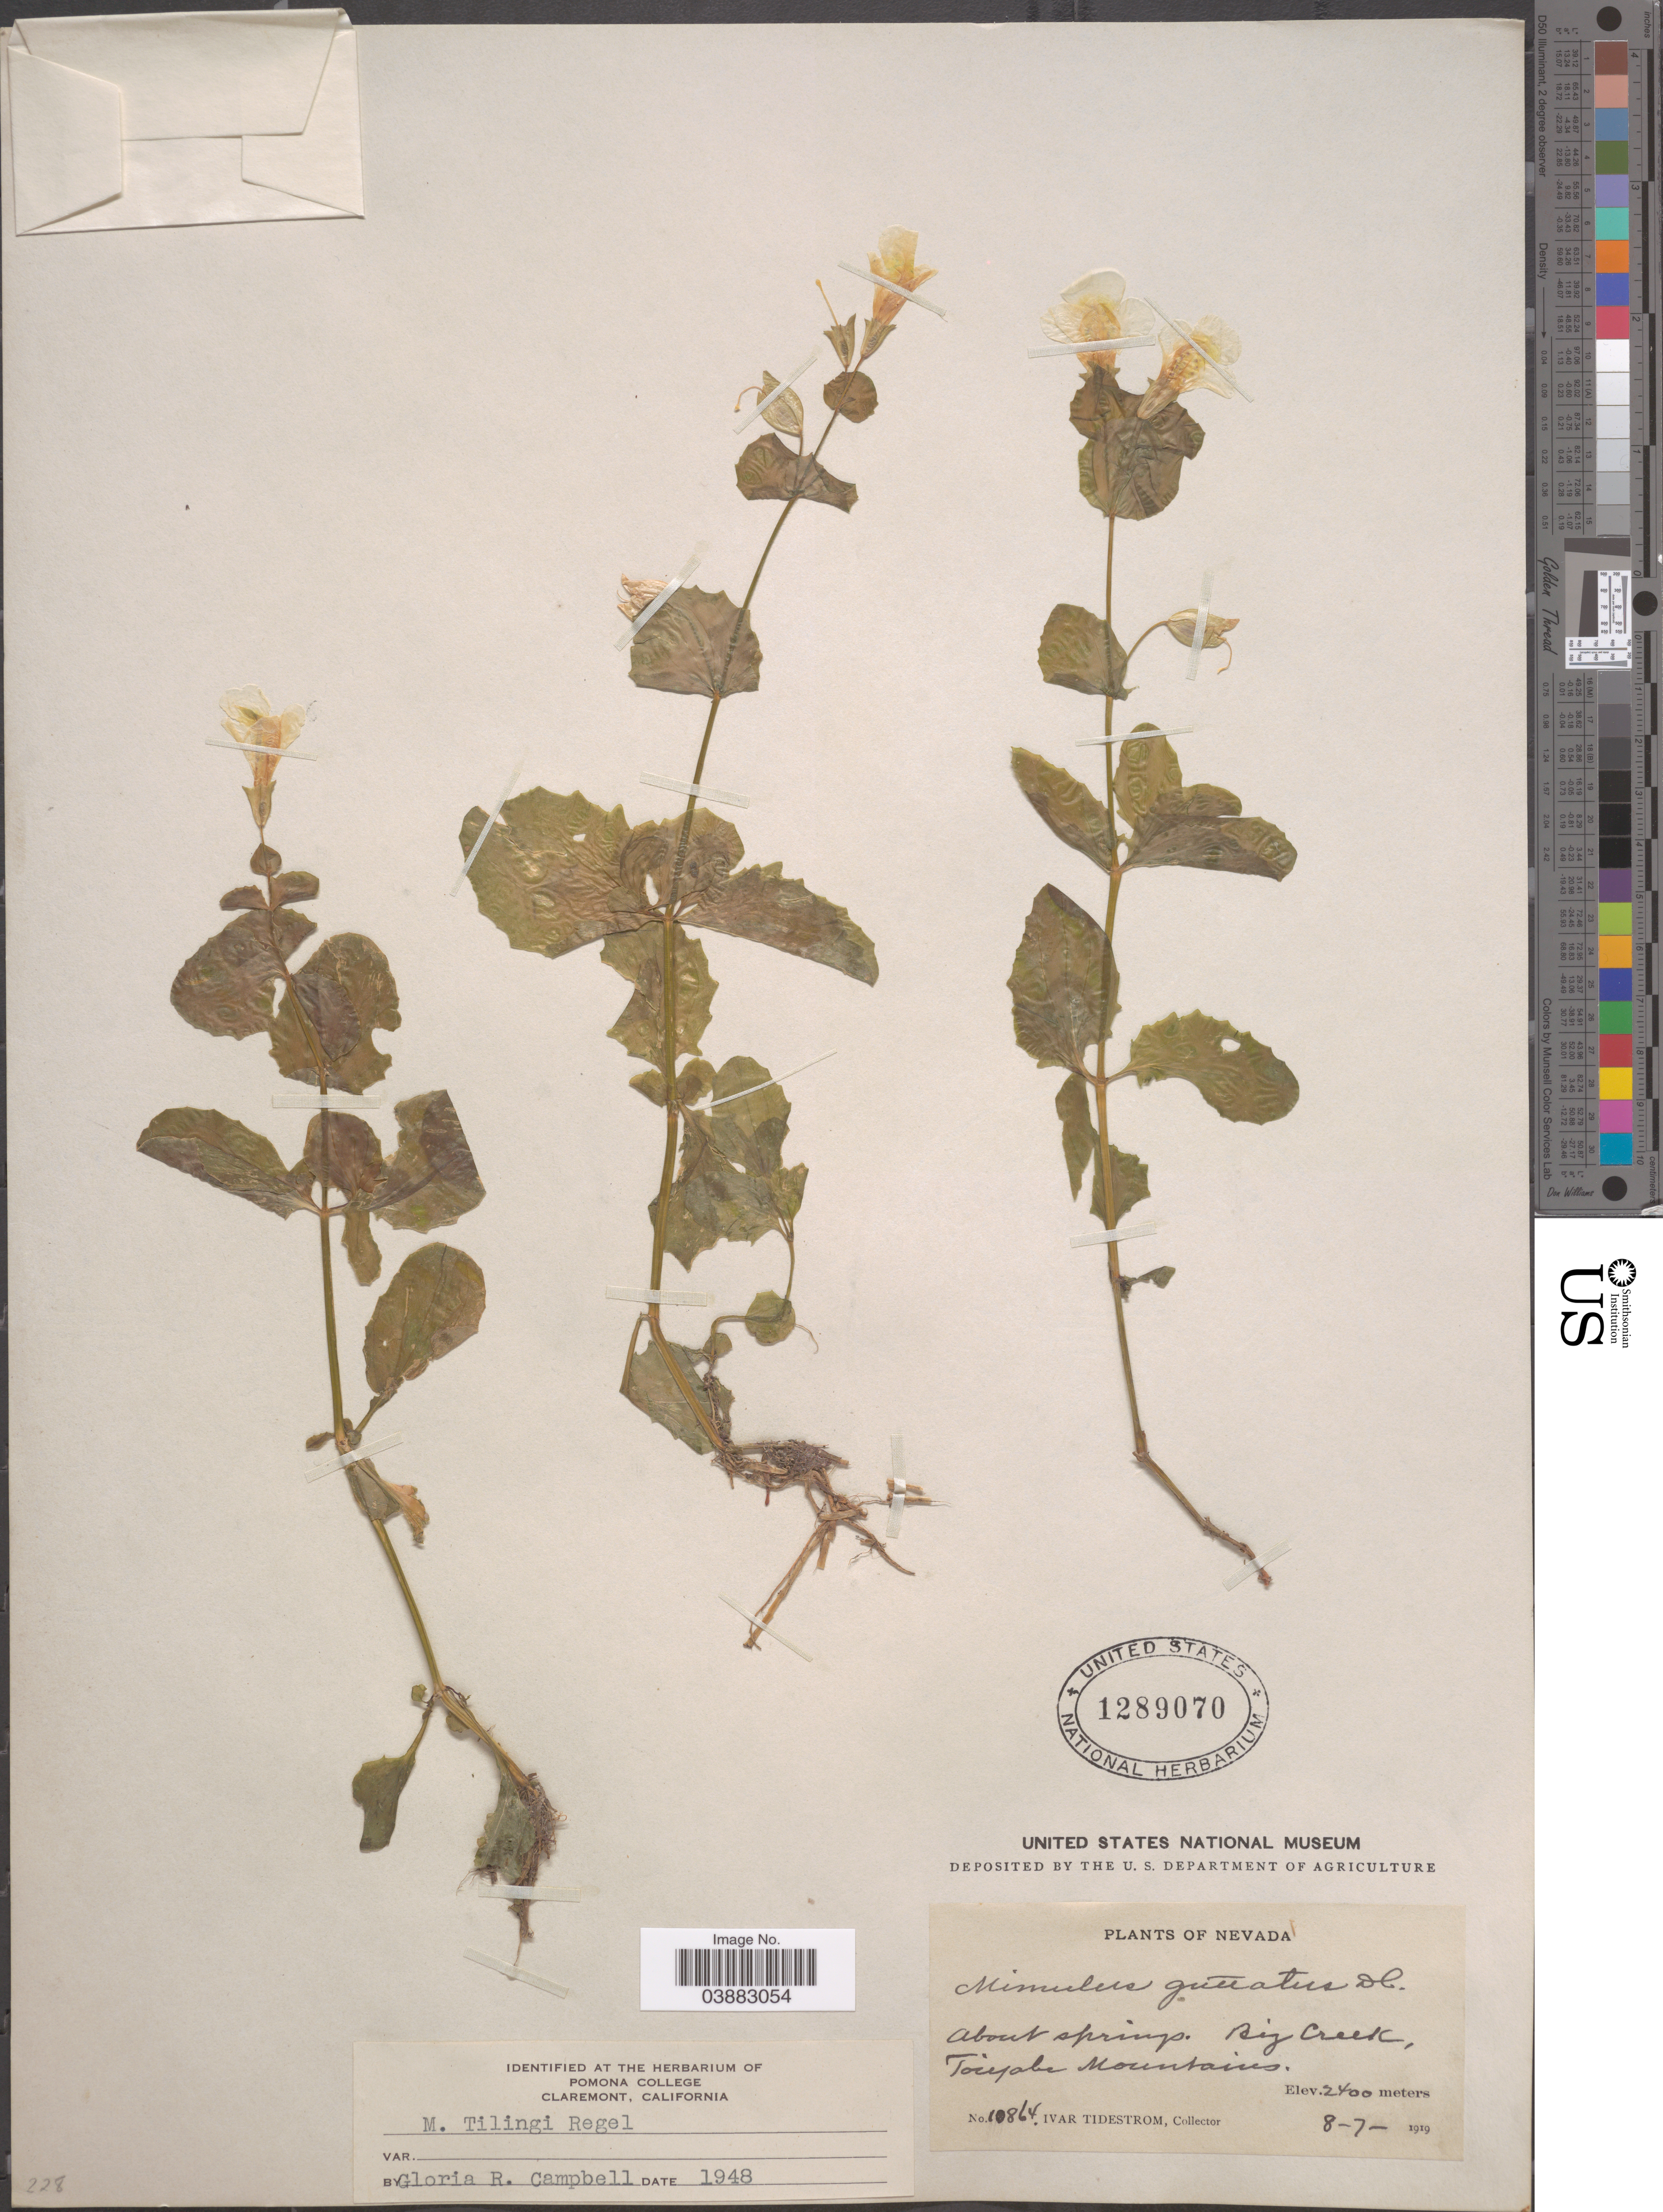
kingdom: Plantae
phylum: Tracheophyta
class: Magnoliopsida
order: Lamiales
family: Phrymaceae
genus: Mimulus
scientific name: Mimulus tilingii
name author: Regel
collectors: I. F. Tidestrom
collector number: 10864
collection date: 1919-08-07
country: United States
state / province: Nevada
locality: About springs. Big Creek, Toiyabe Mountains.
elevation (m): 2400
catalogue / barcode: US 1289070